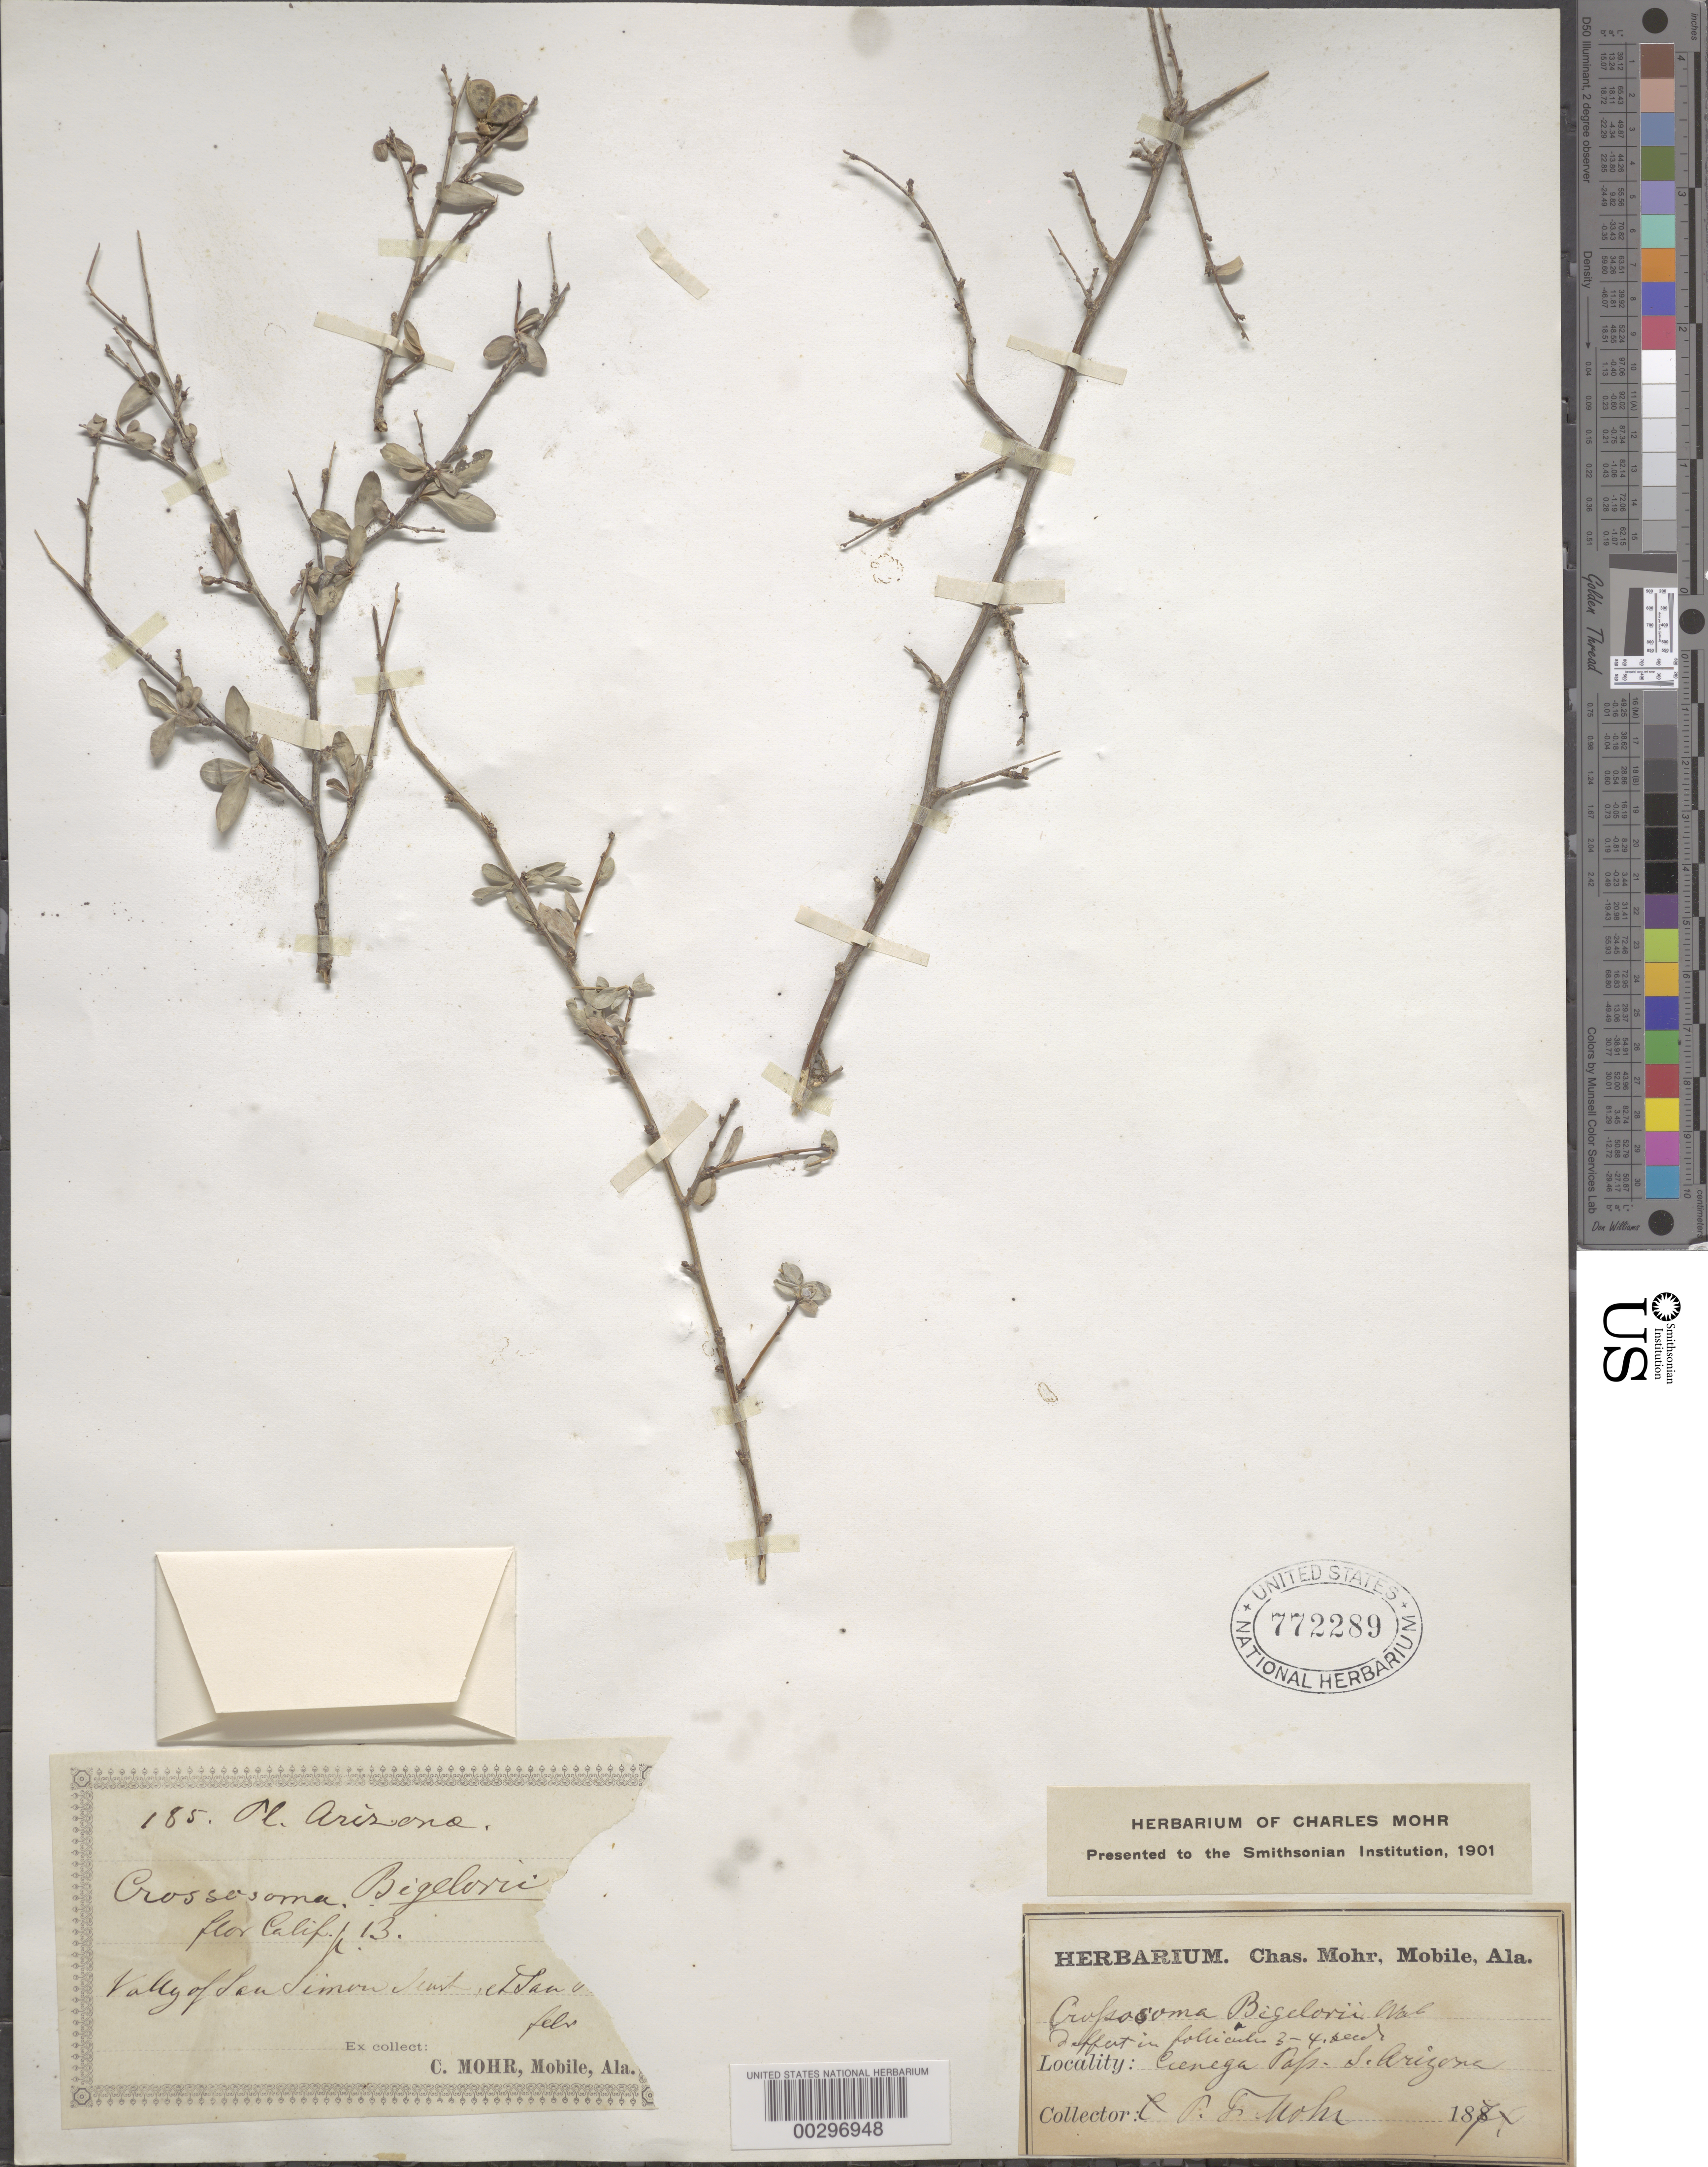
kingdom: Plantae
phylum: Tracheophyta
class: Magnoliopsida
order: Crossosomatales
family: Crossosomataceae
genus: Crossosoma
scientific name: Crossosoma bigelovii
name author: S. Watson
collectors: P. F. Mohr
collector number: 185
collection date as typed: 1874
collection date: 1874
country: United States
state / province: Arizona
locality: Cienaga pass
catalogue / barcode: US 772289